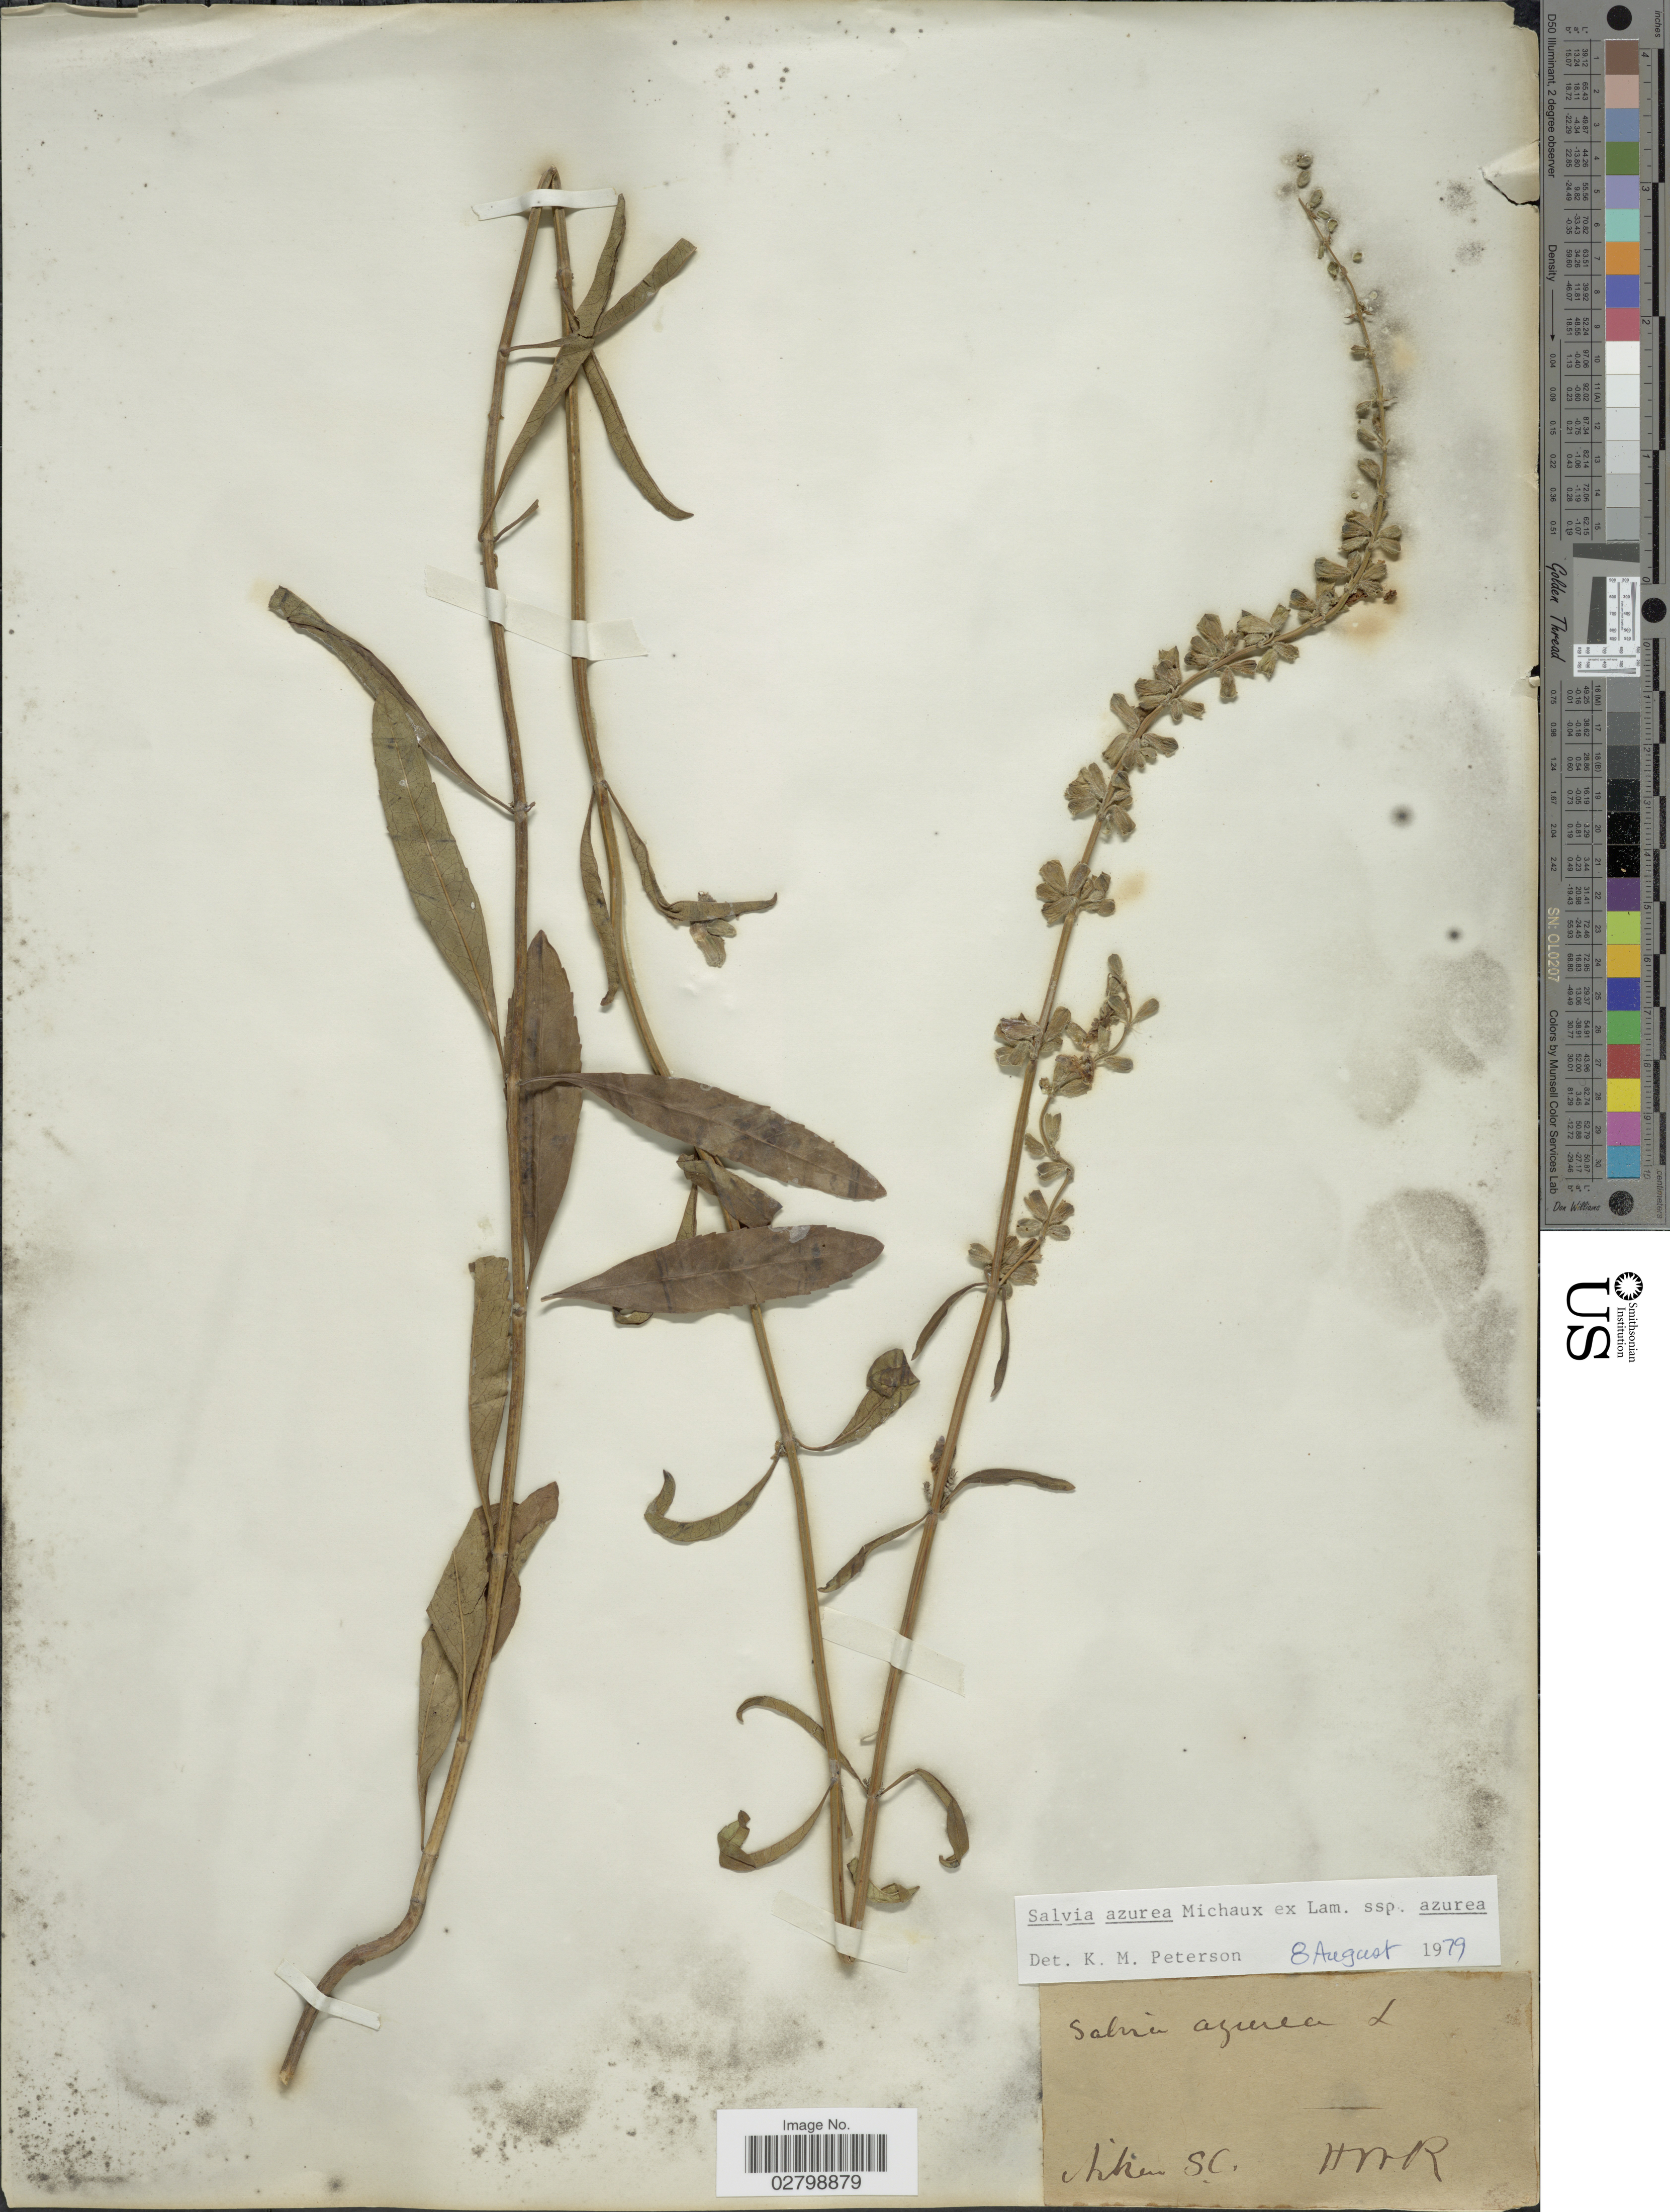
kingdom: Plantae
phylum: Tracheophyta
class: Magnoliopsida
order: Lamiales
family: Lamiaceae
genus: Salvia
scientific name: Salvia azurea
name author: Michx. ex Vahl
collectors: H. W. R.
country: United States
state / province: South Carolina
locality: Aiken